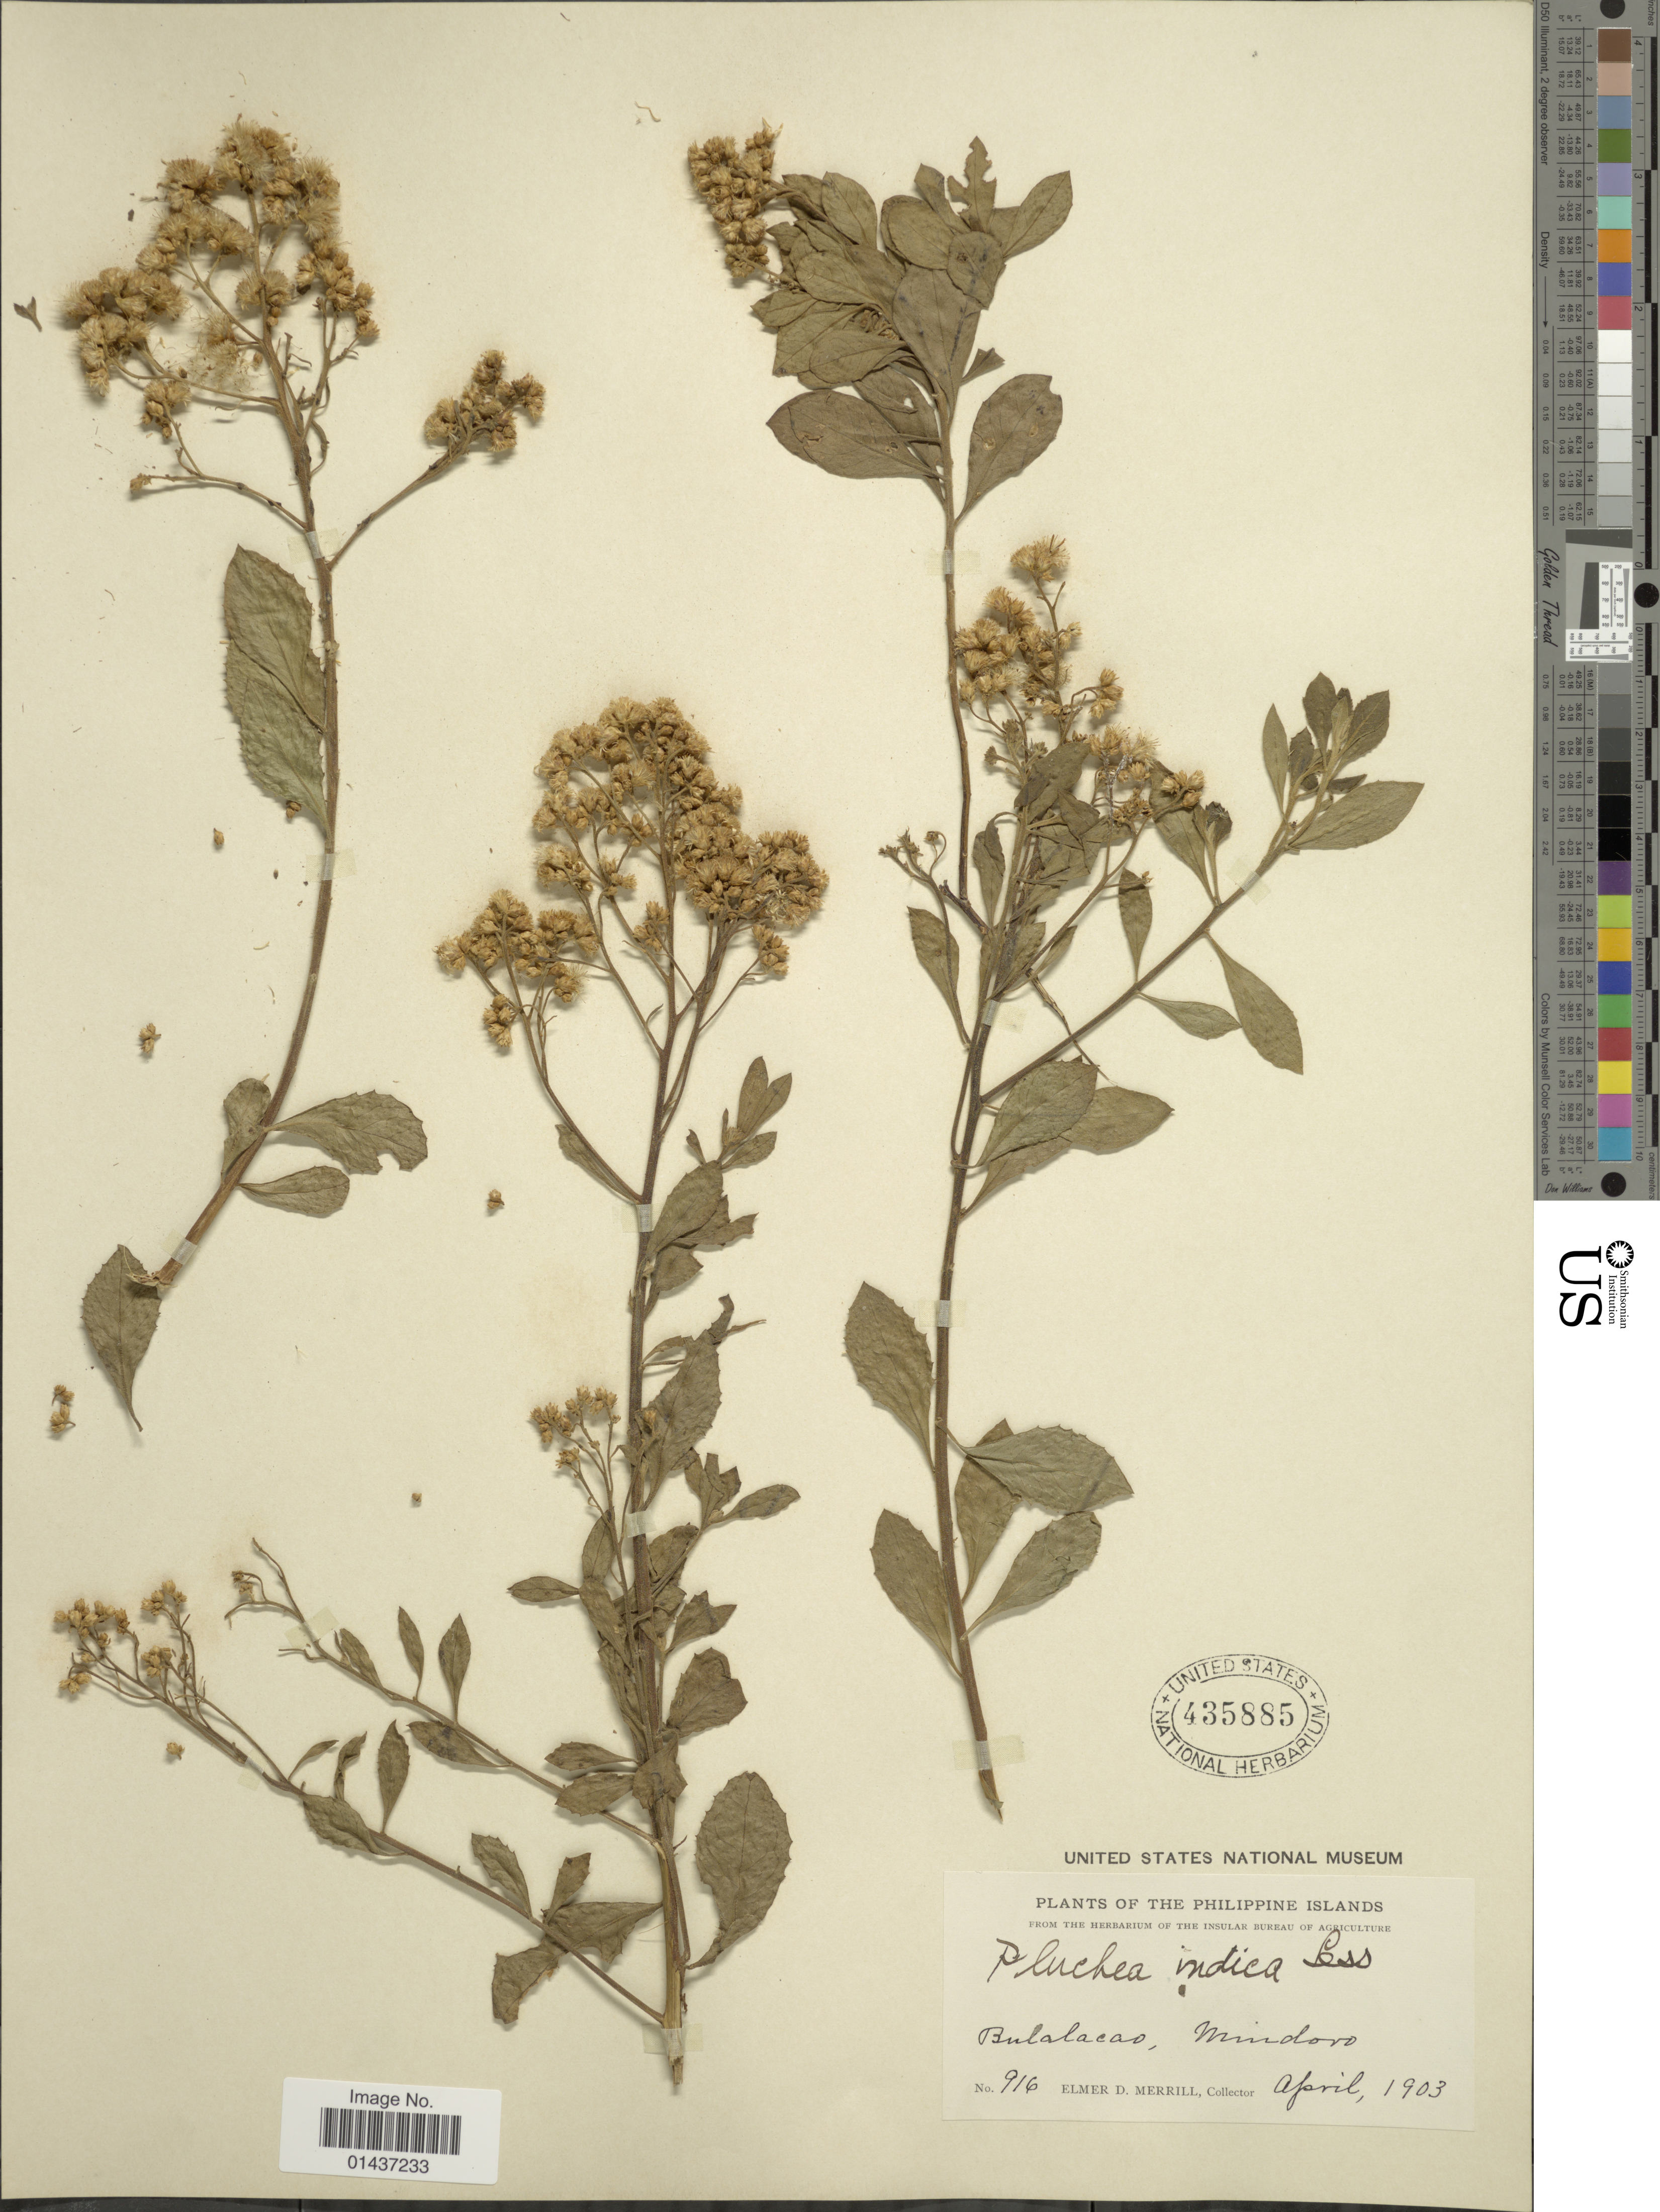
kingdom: Plantae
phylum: Tracheophyta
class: Magnoliopsida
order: Asterales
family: Asteraceae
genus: Pluchea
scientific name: Pluchea indica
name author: (L.) Less.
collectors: E. D. Merrill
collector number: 916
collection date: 1903-04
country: Philippines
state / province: Mimaropa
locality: The Philippine Islands, Bulalacao, Mindoro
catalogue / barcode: US 435885